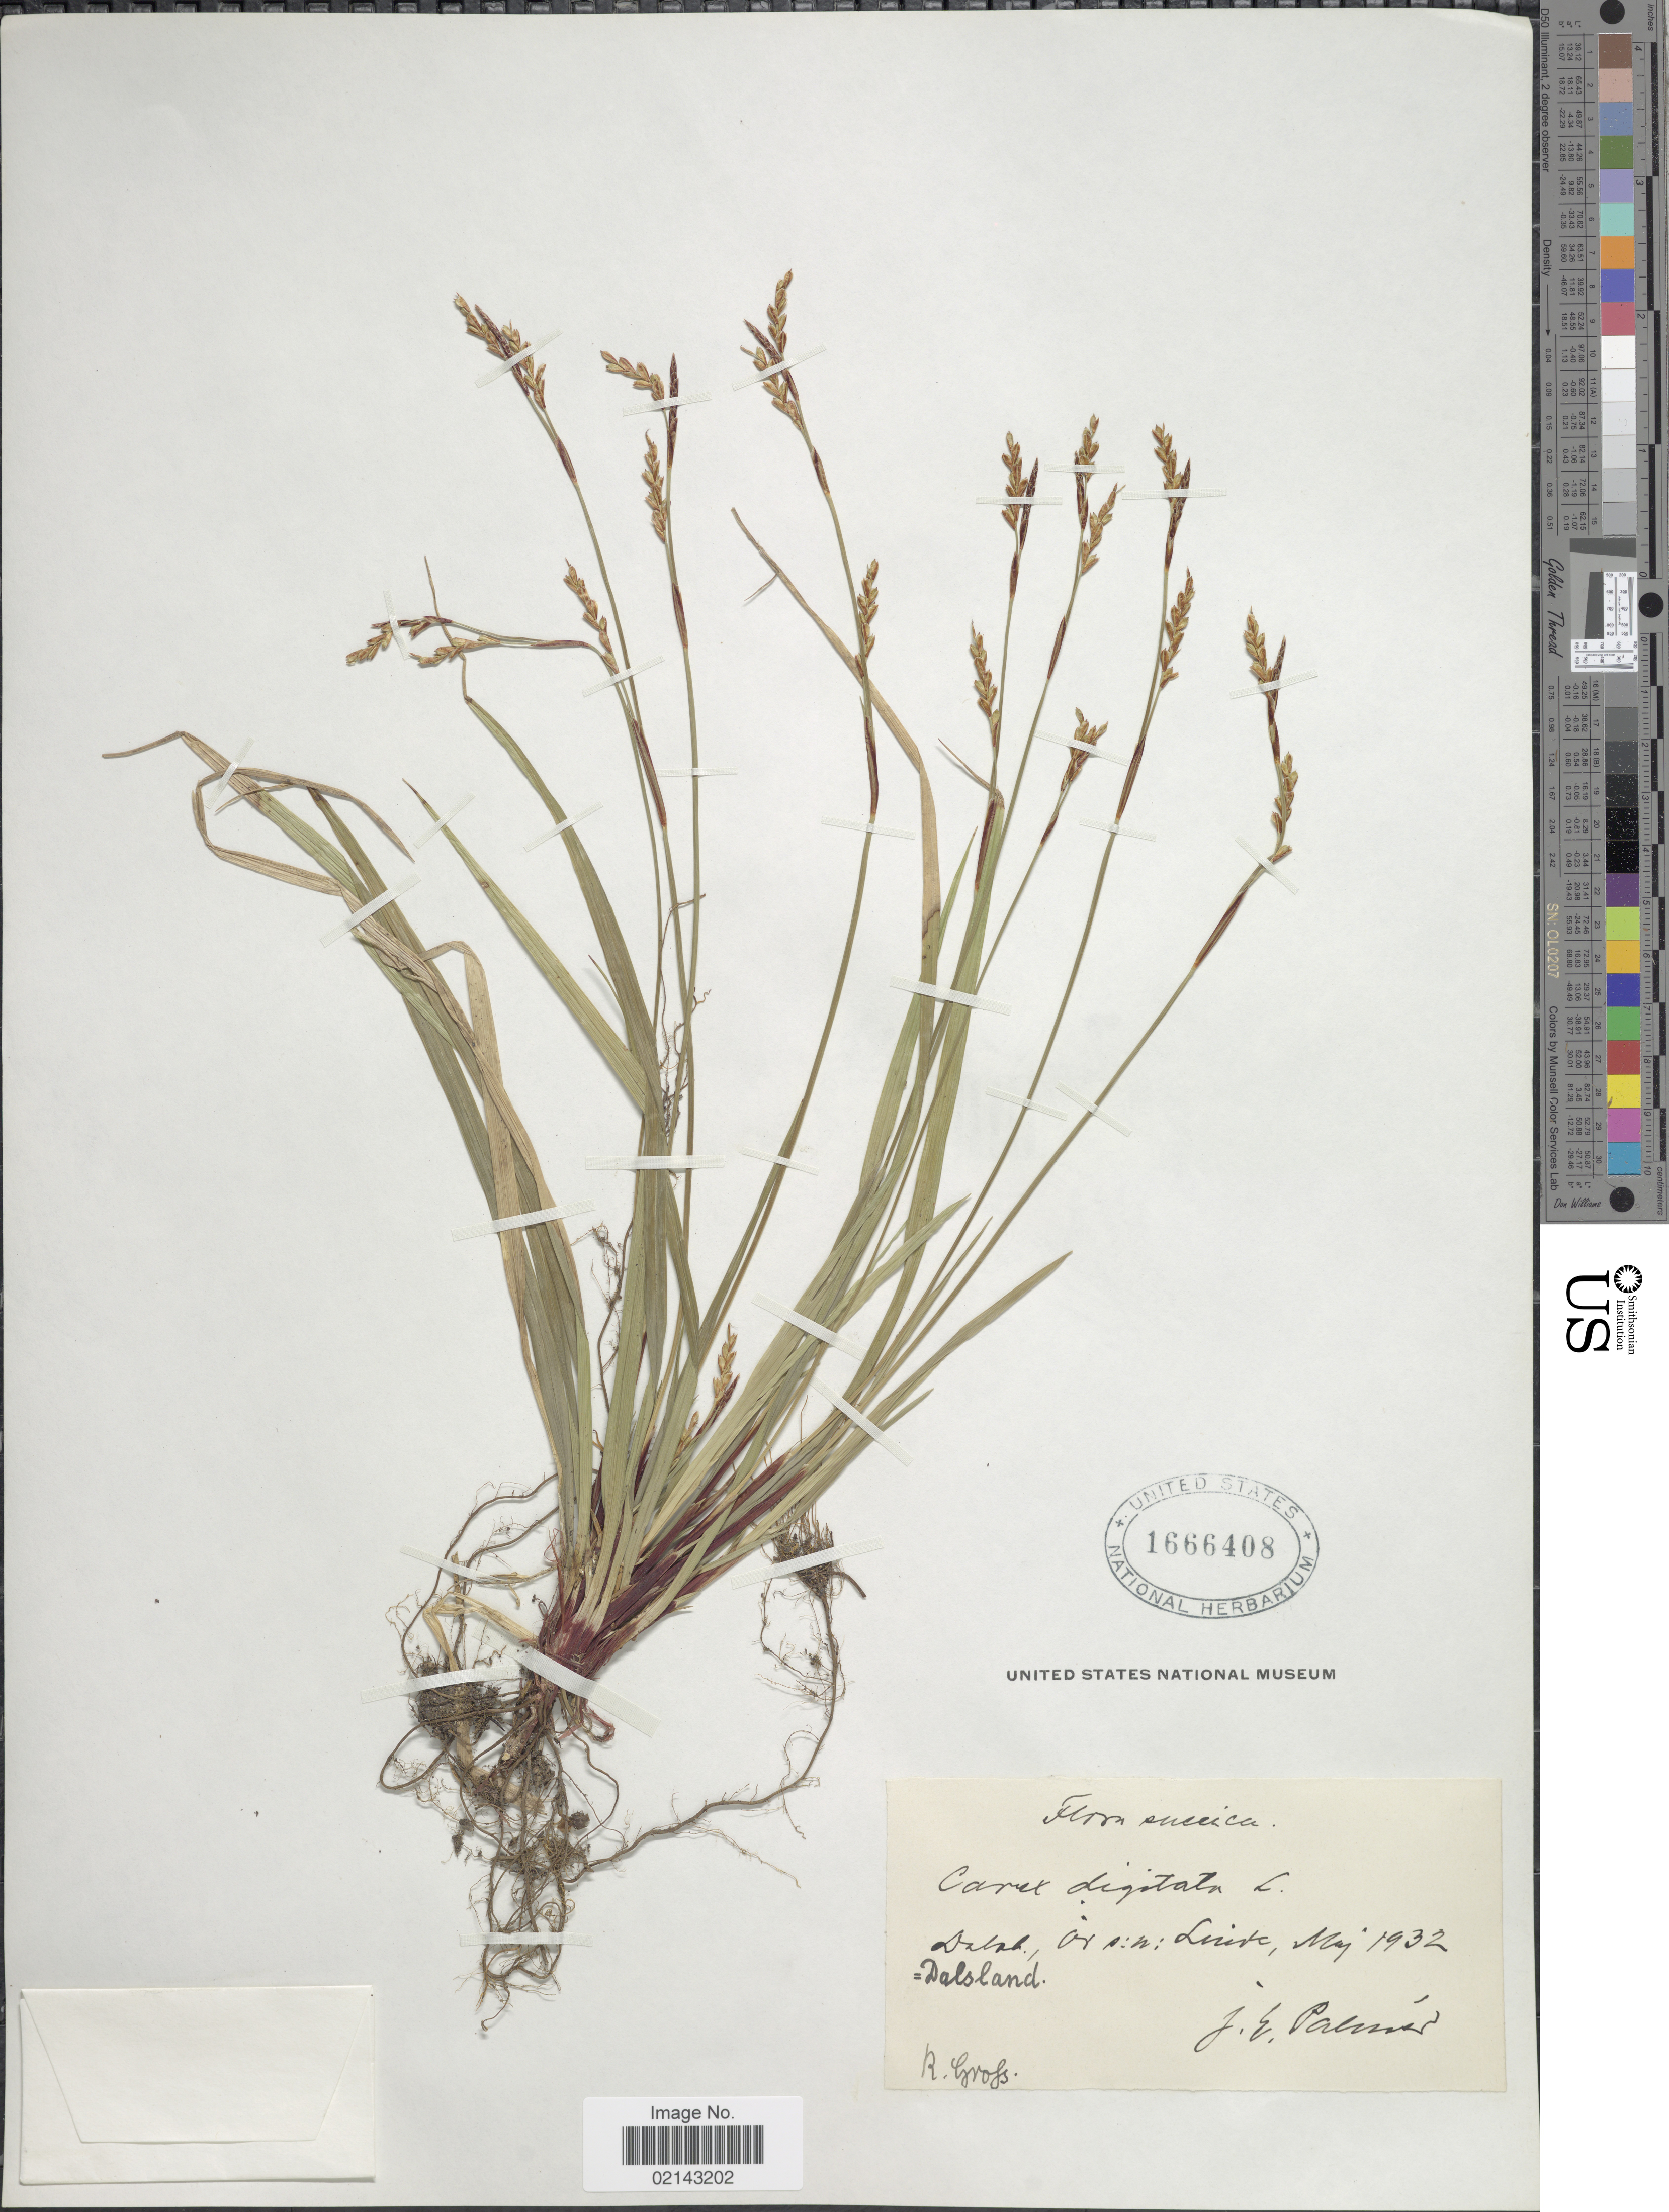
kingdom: Plantae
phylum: Tracheophyta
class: Liliopsida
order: Poales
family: Cyperaceae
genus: Carex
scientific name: Carex digitata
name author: L.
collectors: J. E. Palmér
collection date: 1932-05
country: Sweden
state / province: Västra Götaland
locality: Dalsland, Or s:n: Linte. [interpreted]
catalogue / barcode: US 1666408